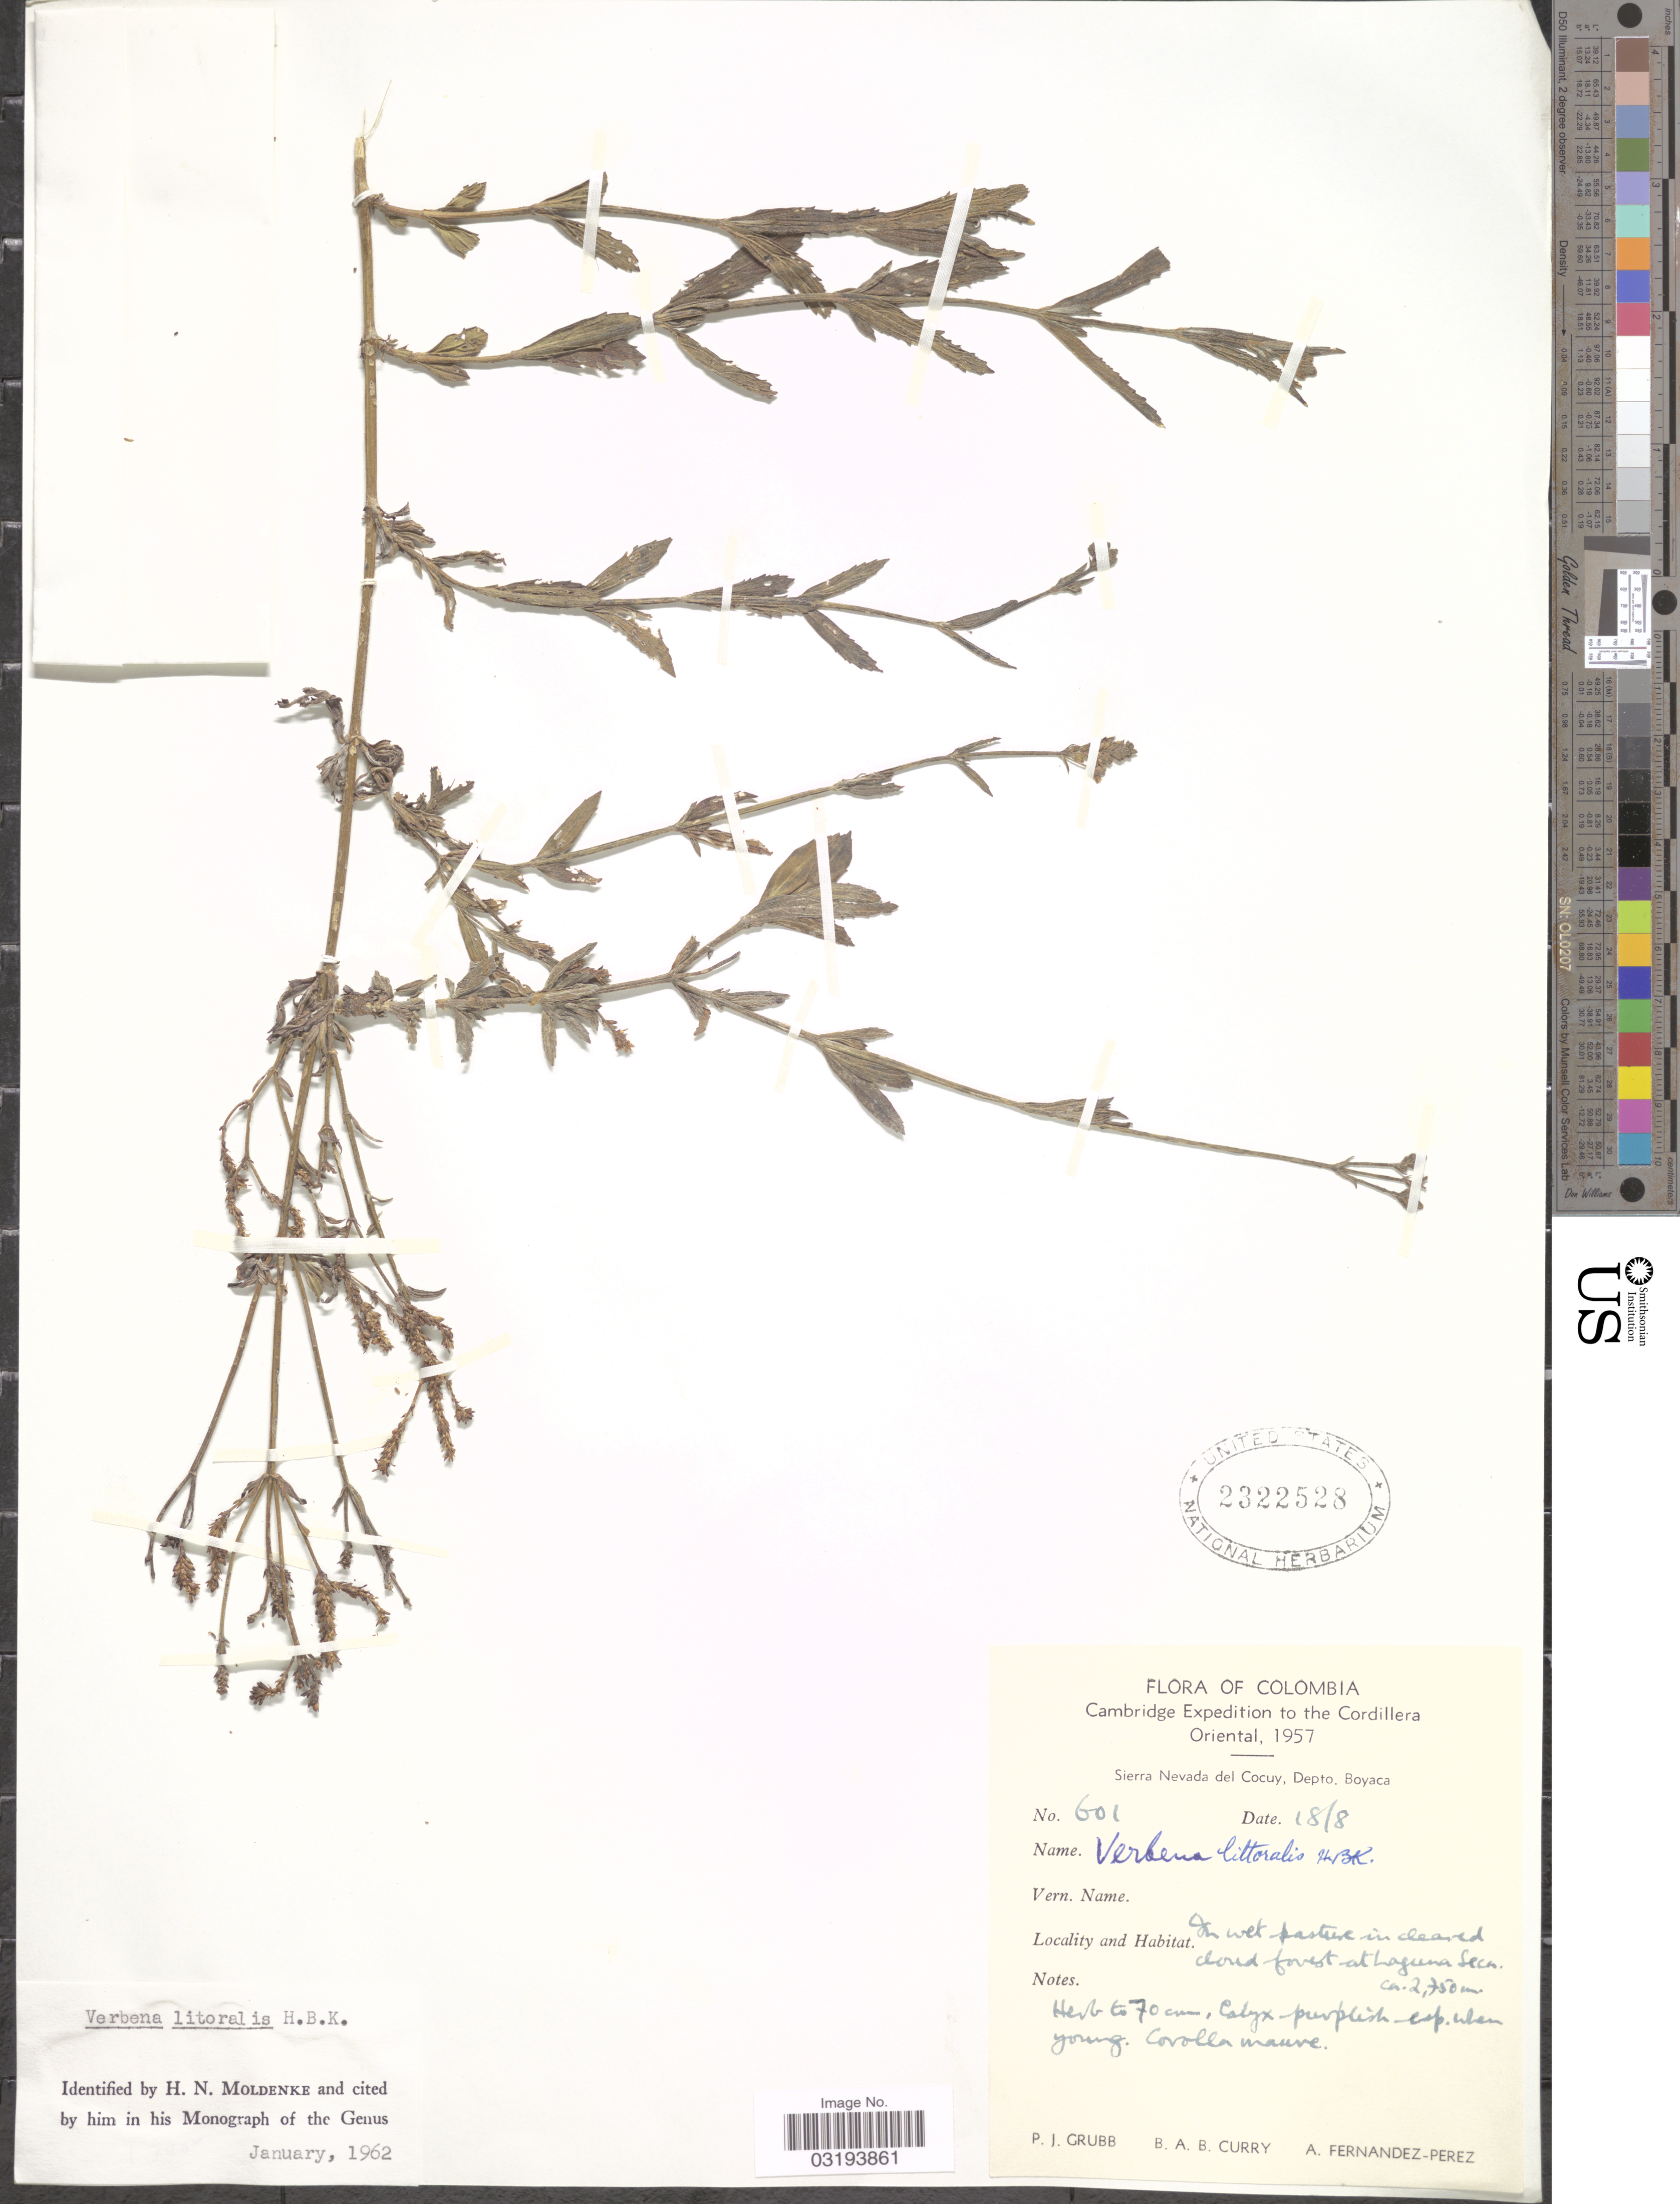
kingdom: Plantae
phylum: Tracheophyta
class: Magnoliopsida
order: Lamiales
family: Verbenaceae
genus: Verbena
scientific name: Verbena litoralis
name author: Kunth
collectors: P. J. Grubb, B. A. B. Curry & A. Fernández-Pérez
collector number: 601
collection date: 1957-08-18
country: Colombia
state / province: Boyacá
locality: Cordillera Oriental, Sierra Nevada del Cocuy, Depto. Boyaca. In wet pasture in cleared cloud forest at Laguna Seca.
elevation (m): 2750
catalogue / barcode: US 2322528